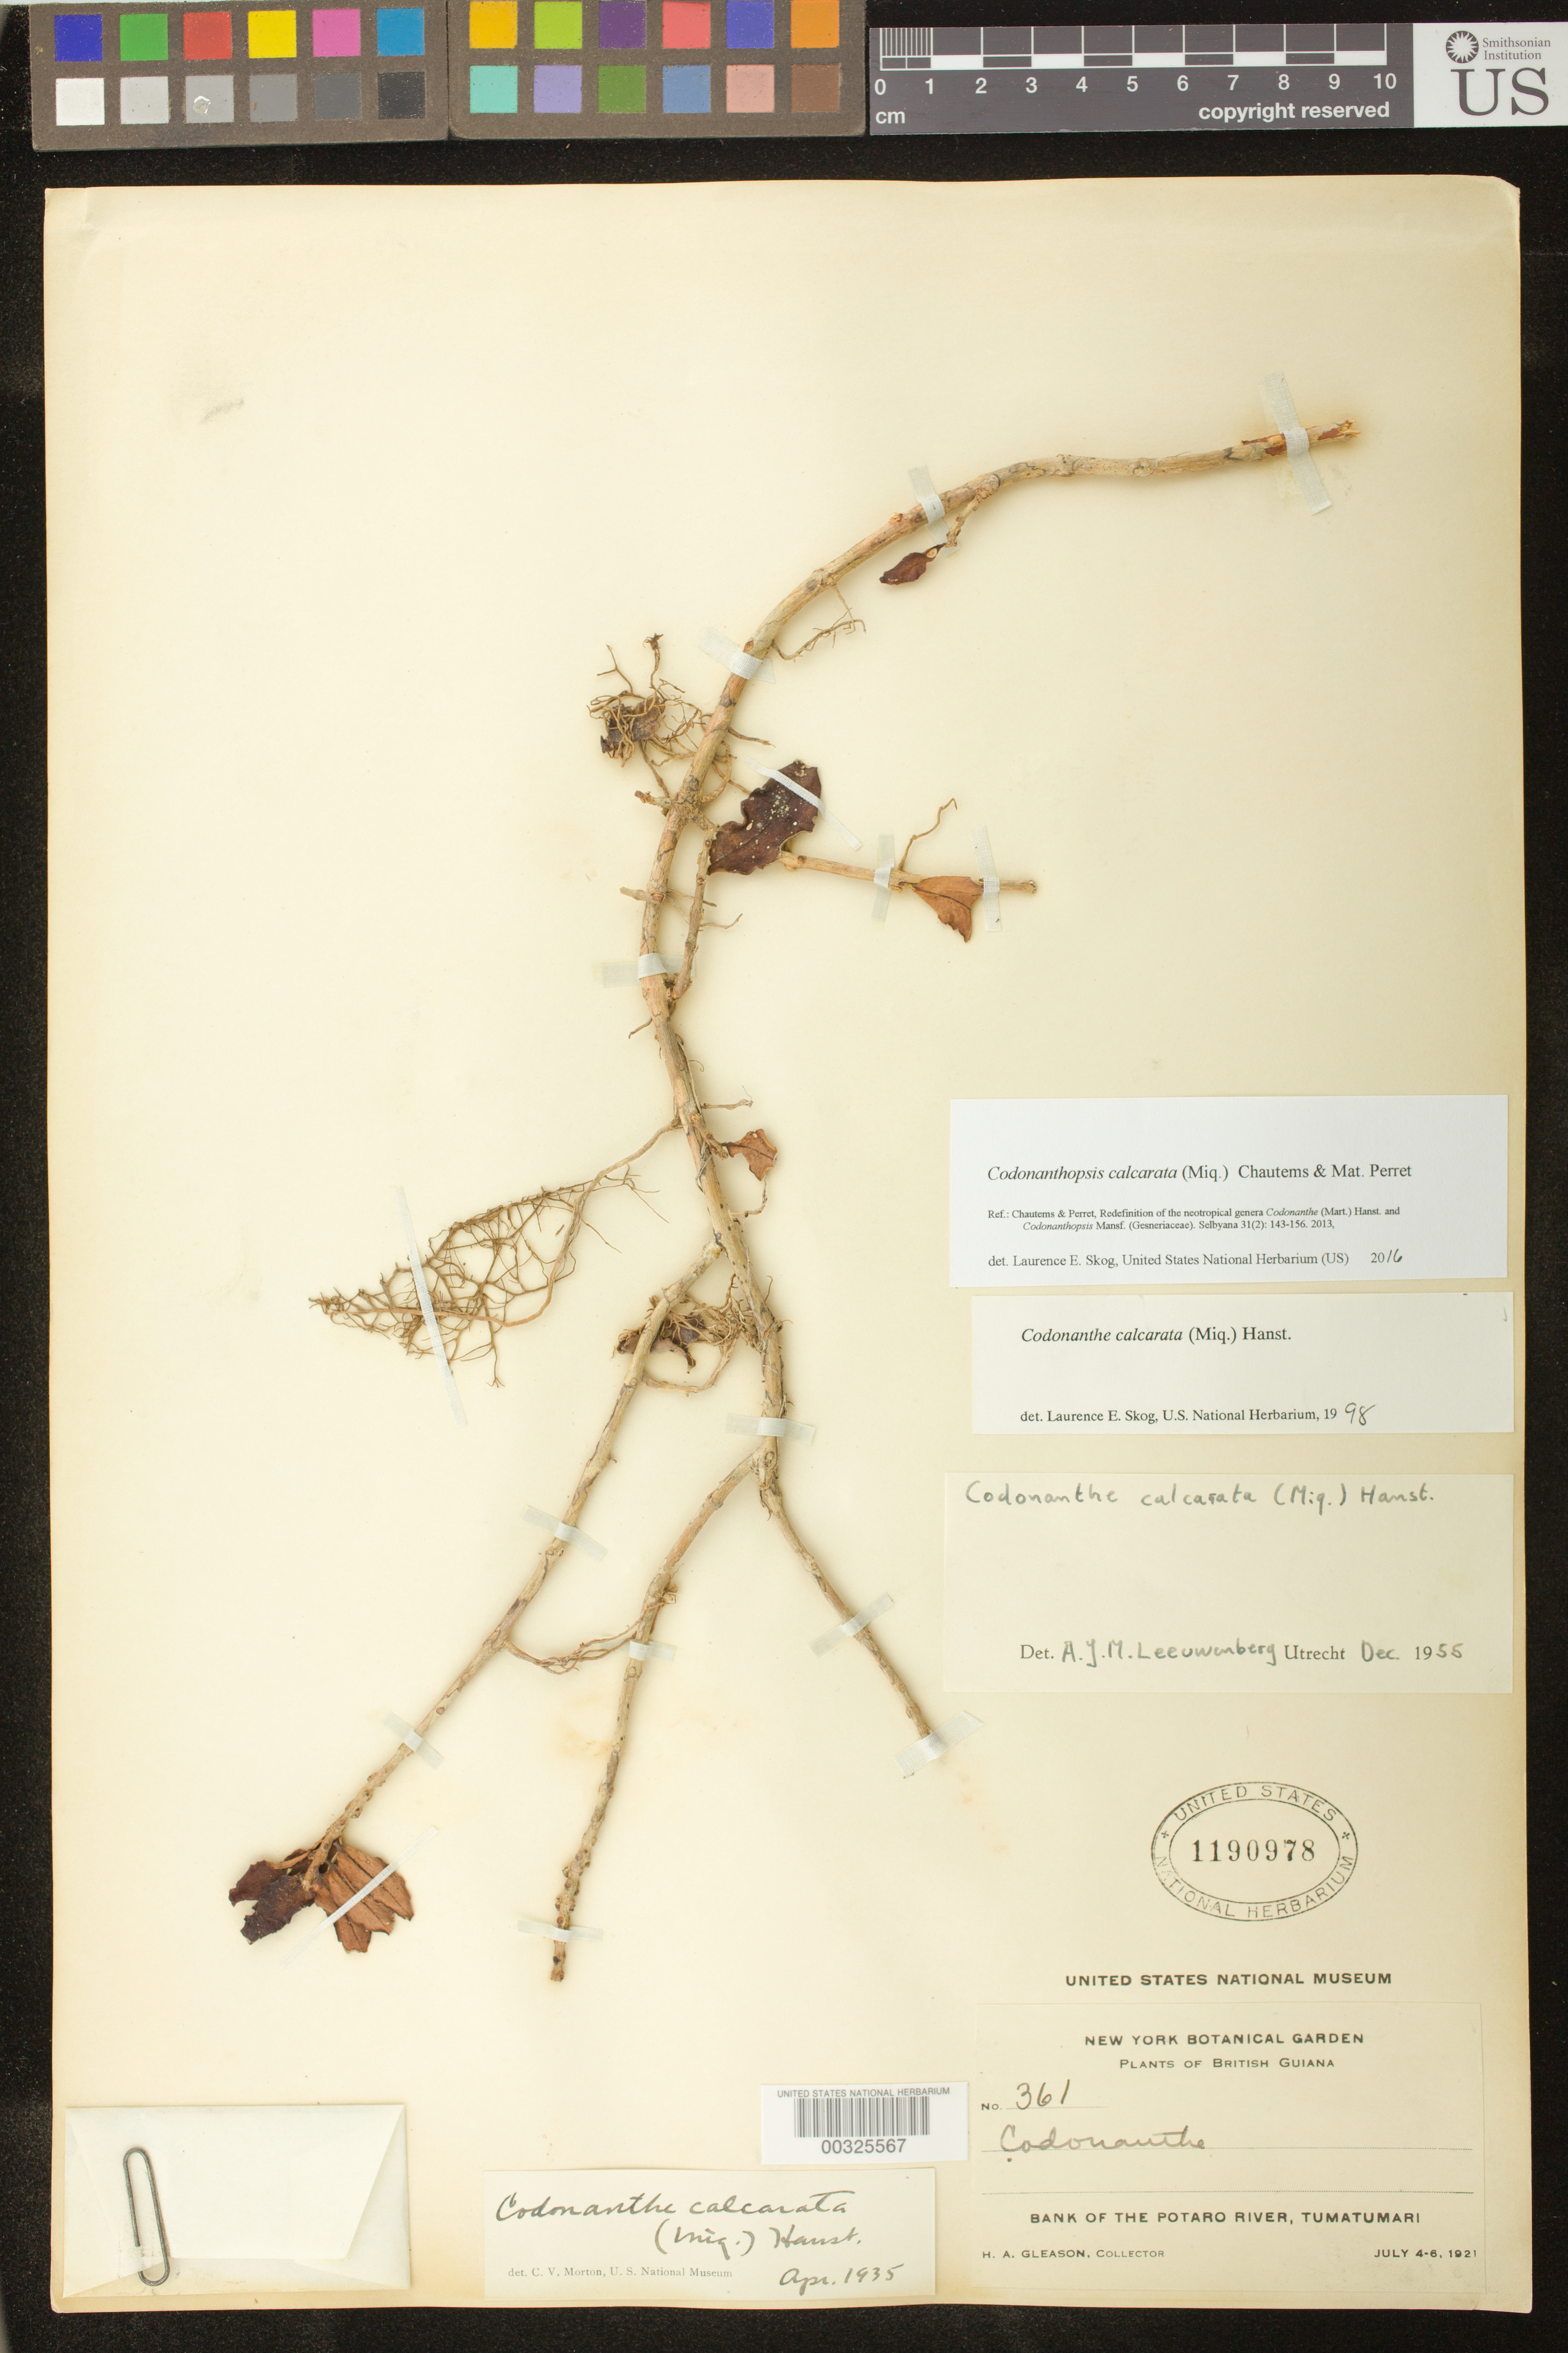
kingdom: Plantae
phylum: Tracheophyta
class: Magnoliopsida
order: Lamiales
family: Gesneriaceae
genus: Codonanthopsis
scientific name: Codonanthopsis calcarata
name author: (Miq.) Chautems & Mat.Perret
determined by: Skog, Laurence E.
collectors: H. A. Gleason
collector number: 361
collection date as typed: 4-6 Jul 1921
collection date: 1921-07-04/1921-07-06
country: Guyana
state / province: Potaro-Siparuni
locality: Bank of the Potaro River, Tumatumari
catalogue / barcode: US 1190978